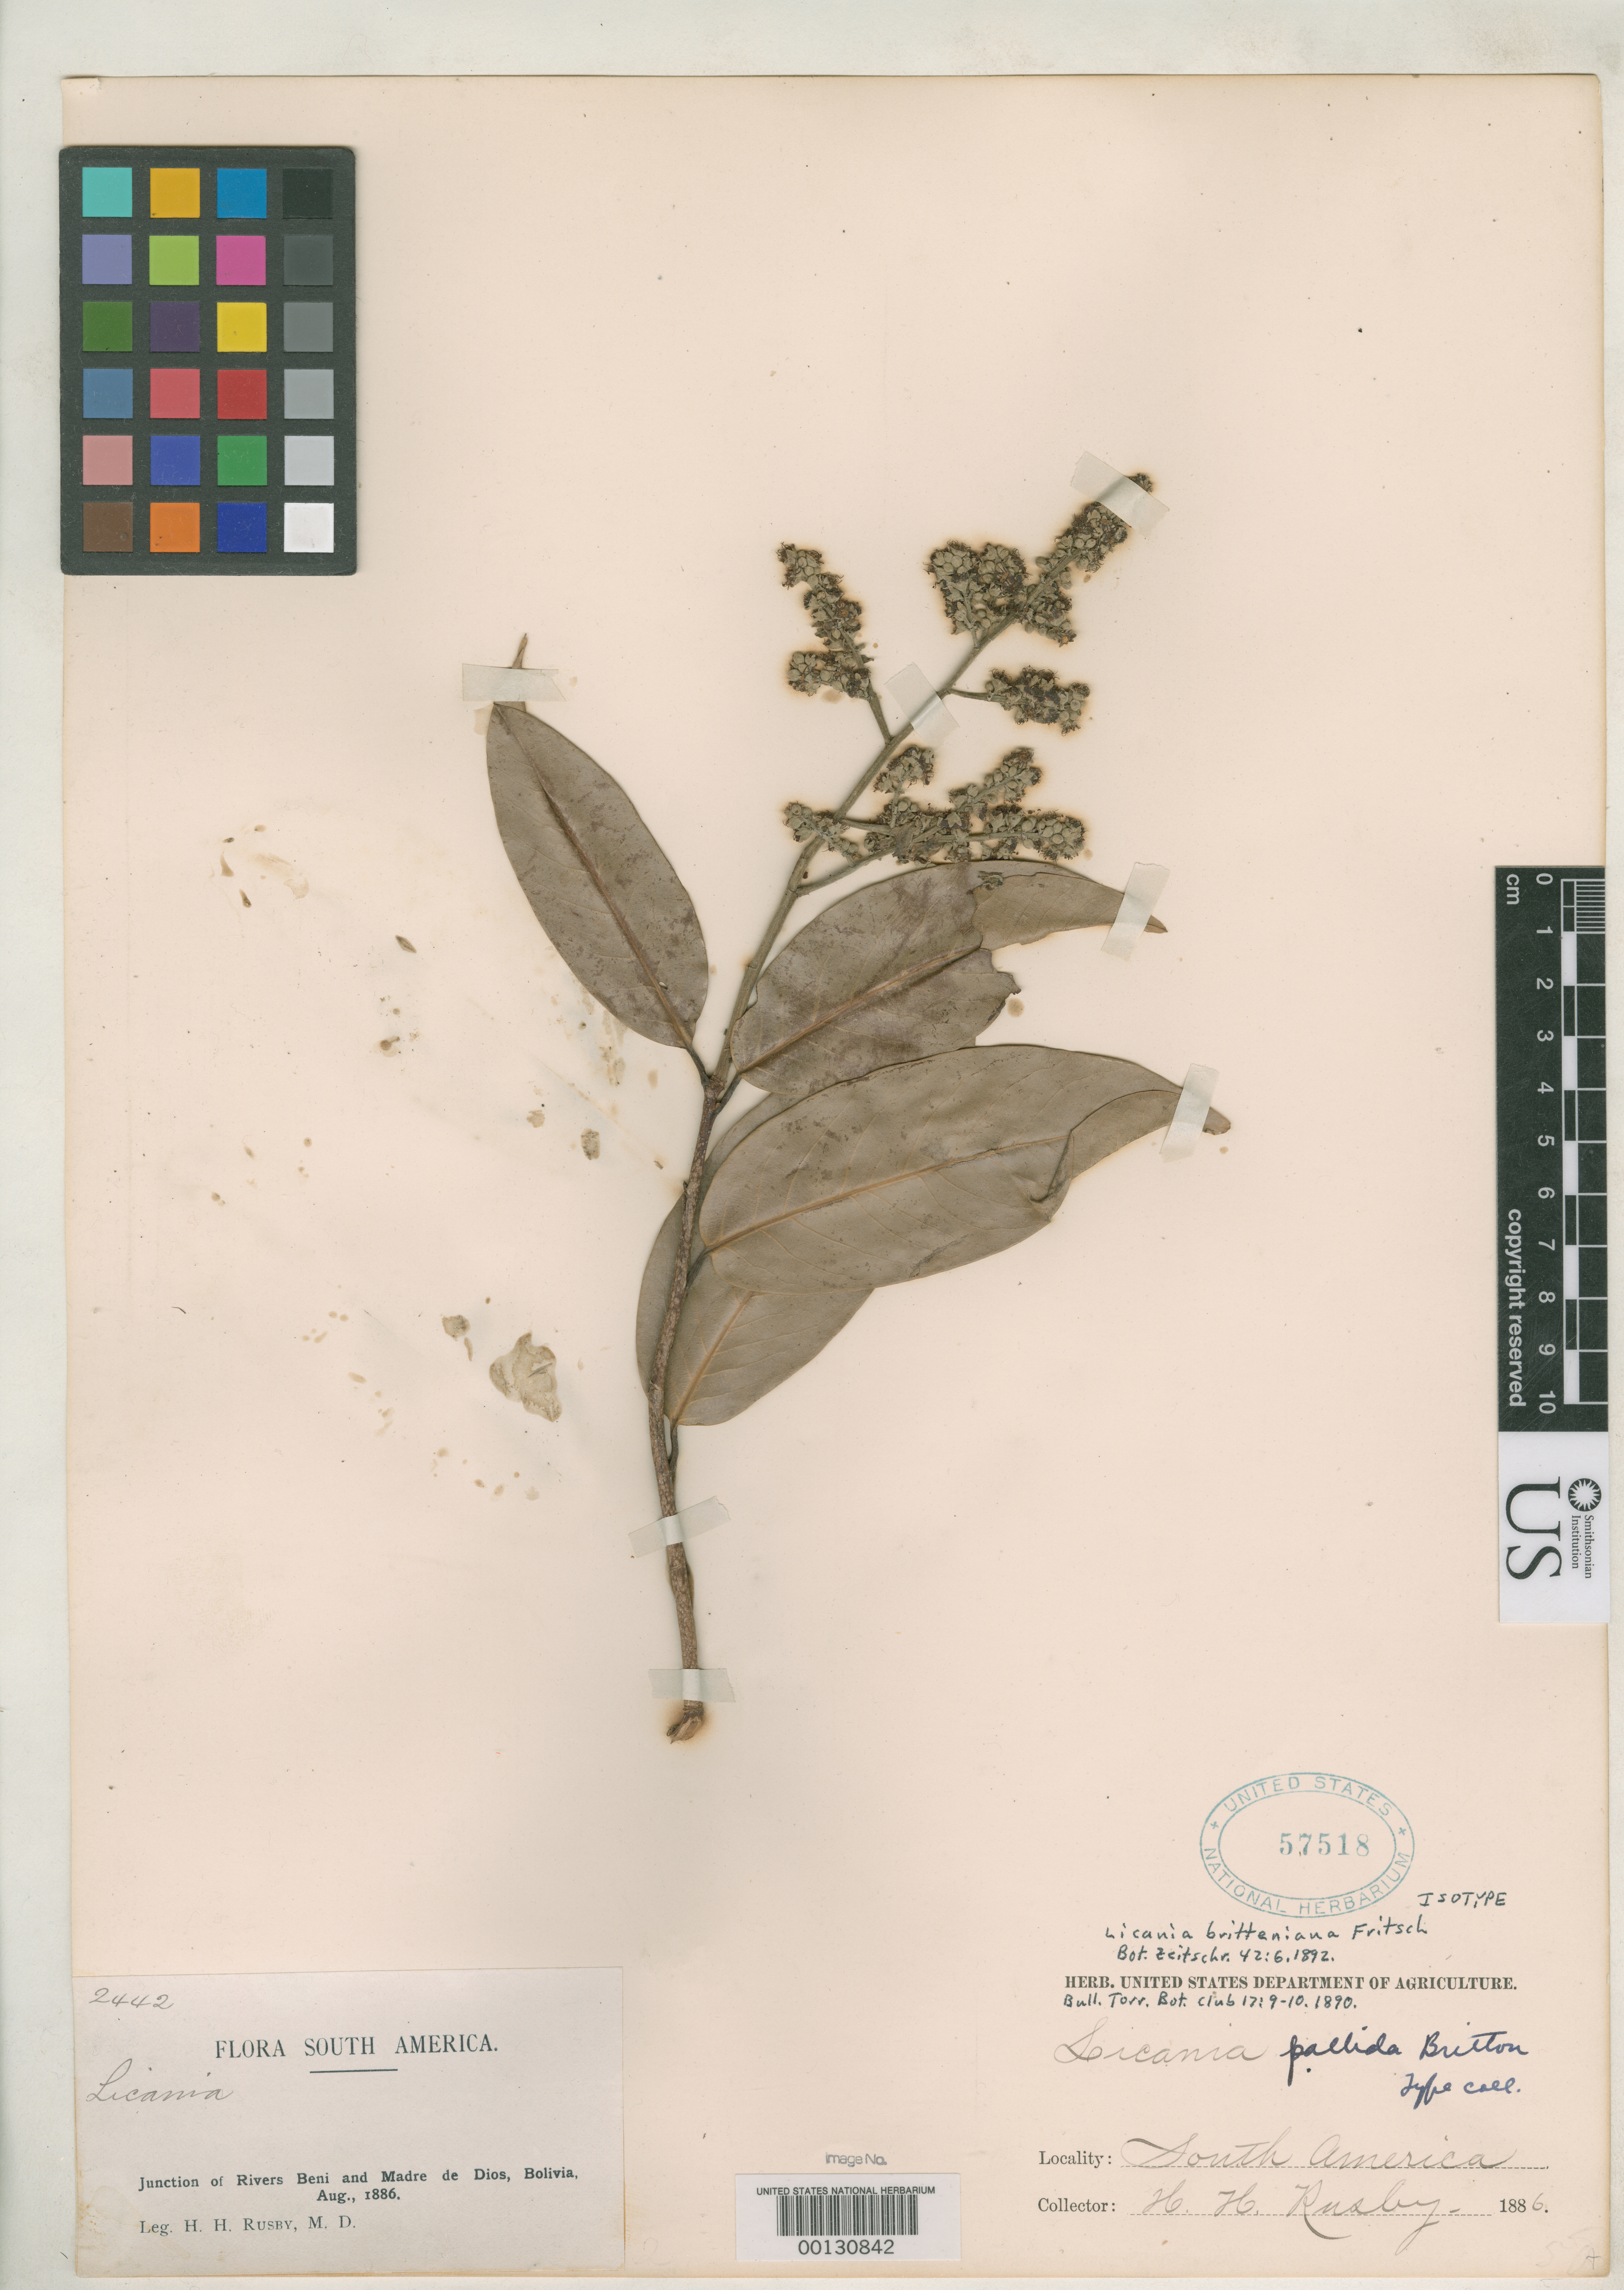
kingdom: Plantae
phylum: Tracheophyta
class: Magnoliopsida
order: Malpighiales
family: Chrysobalanaceae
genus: Licania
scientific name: Licania pallida Britton, nom. illeg.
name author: Britton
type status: Isotype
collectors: H. H. Rusby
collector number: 2442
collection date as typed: Aug. 1886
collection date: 1886-08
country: Bolivia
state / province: Beni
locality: Junction of Rivers Beni and Madre de Dios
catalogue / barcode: US 57518